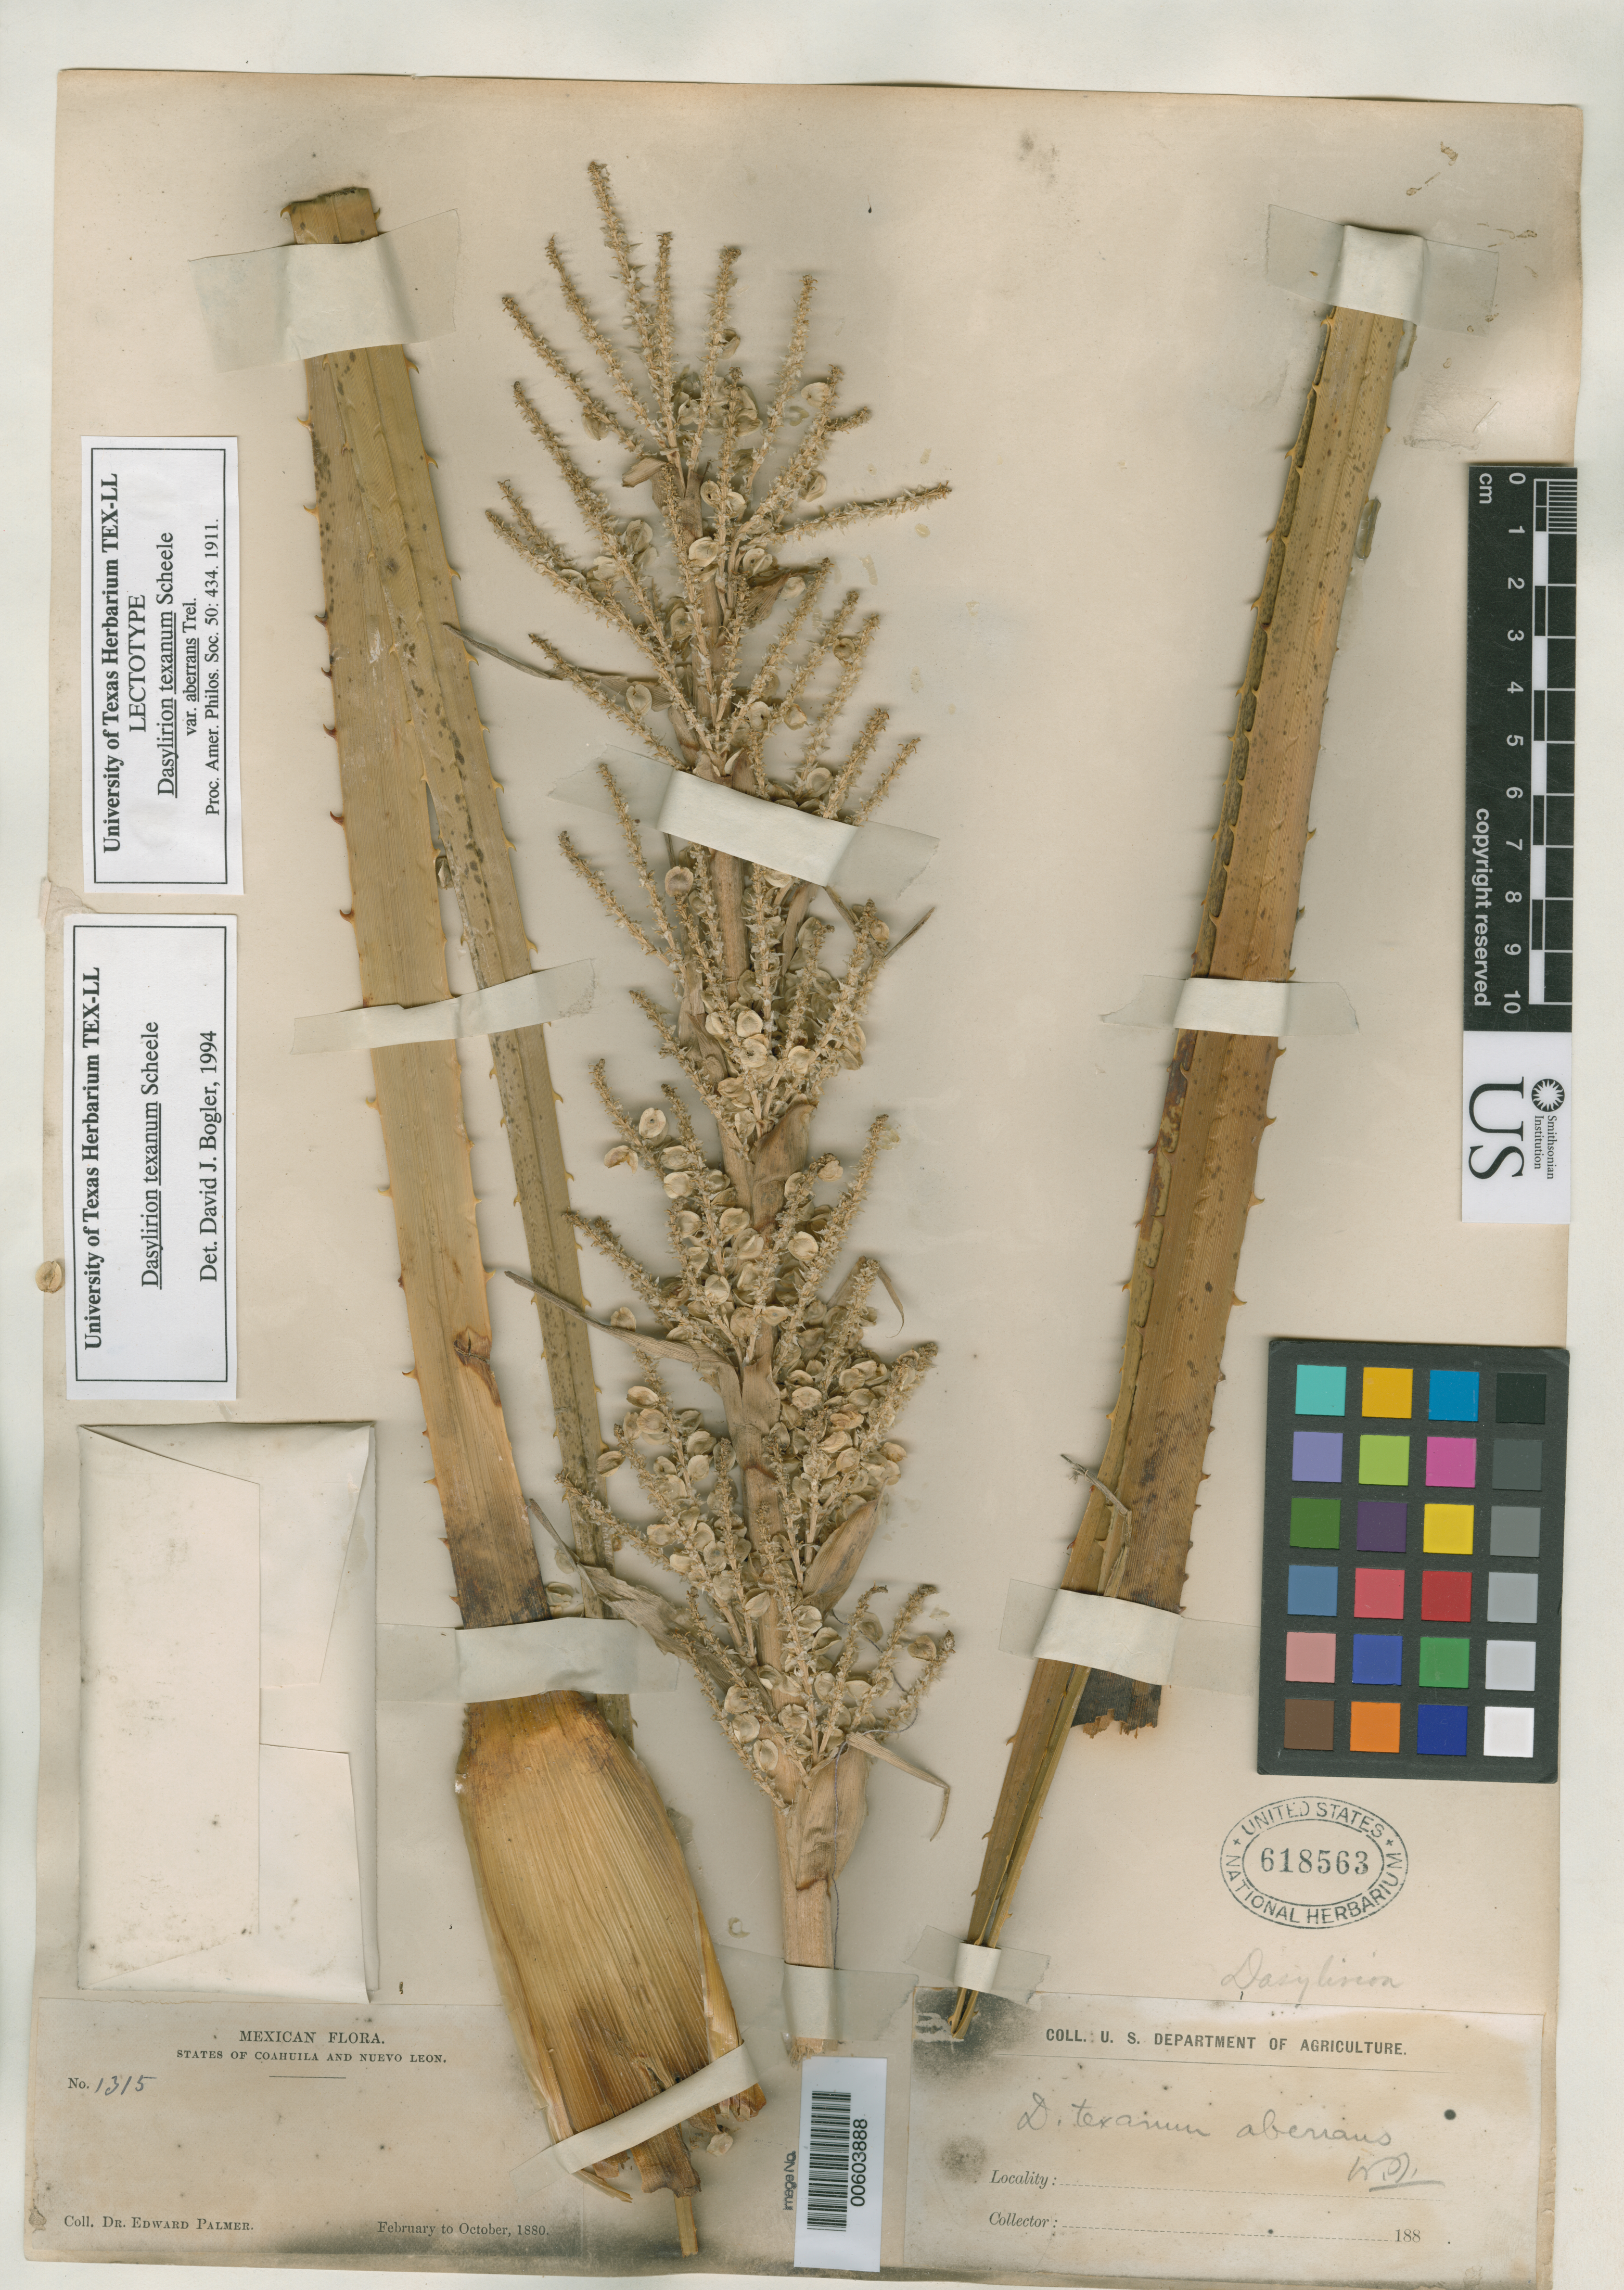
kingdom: Plantae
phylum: Tracheophyta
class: Liliopsida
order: Asparagales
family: Asparagaceae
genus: Dasylirion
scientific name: Dasylirion texanum [unranked] aberrans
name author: Trel.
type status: Isotype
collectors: E. Palmer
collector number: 1315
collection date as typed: Feb 1880 to -- Oct 1880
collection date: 1880-02/1880-10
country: Mexico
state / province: Coahuila / Nuevo León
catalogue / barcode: US 618563